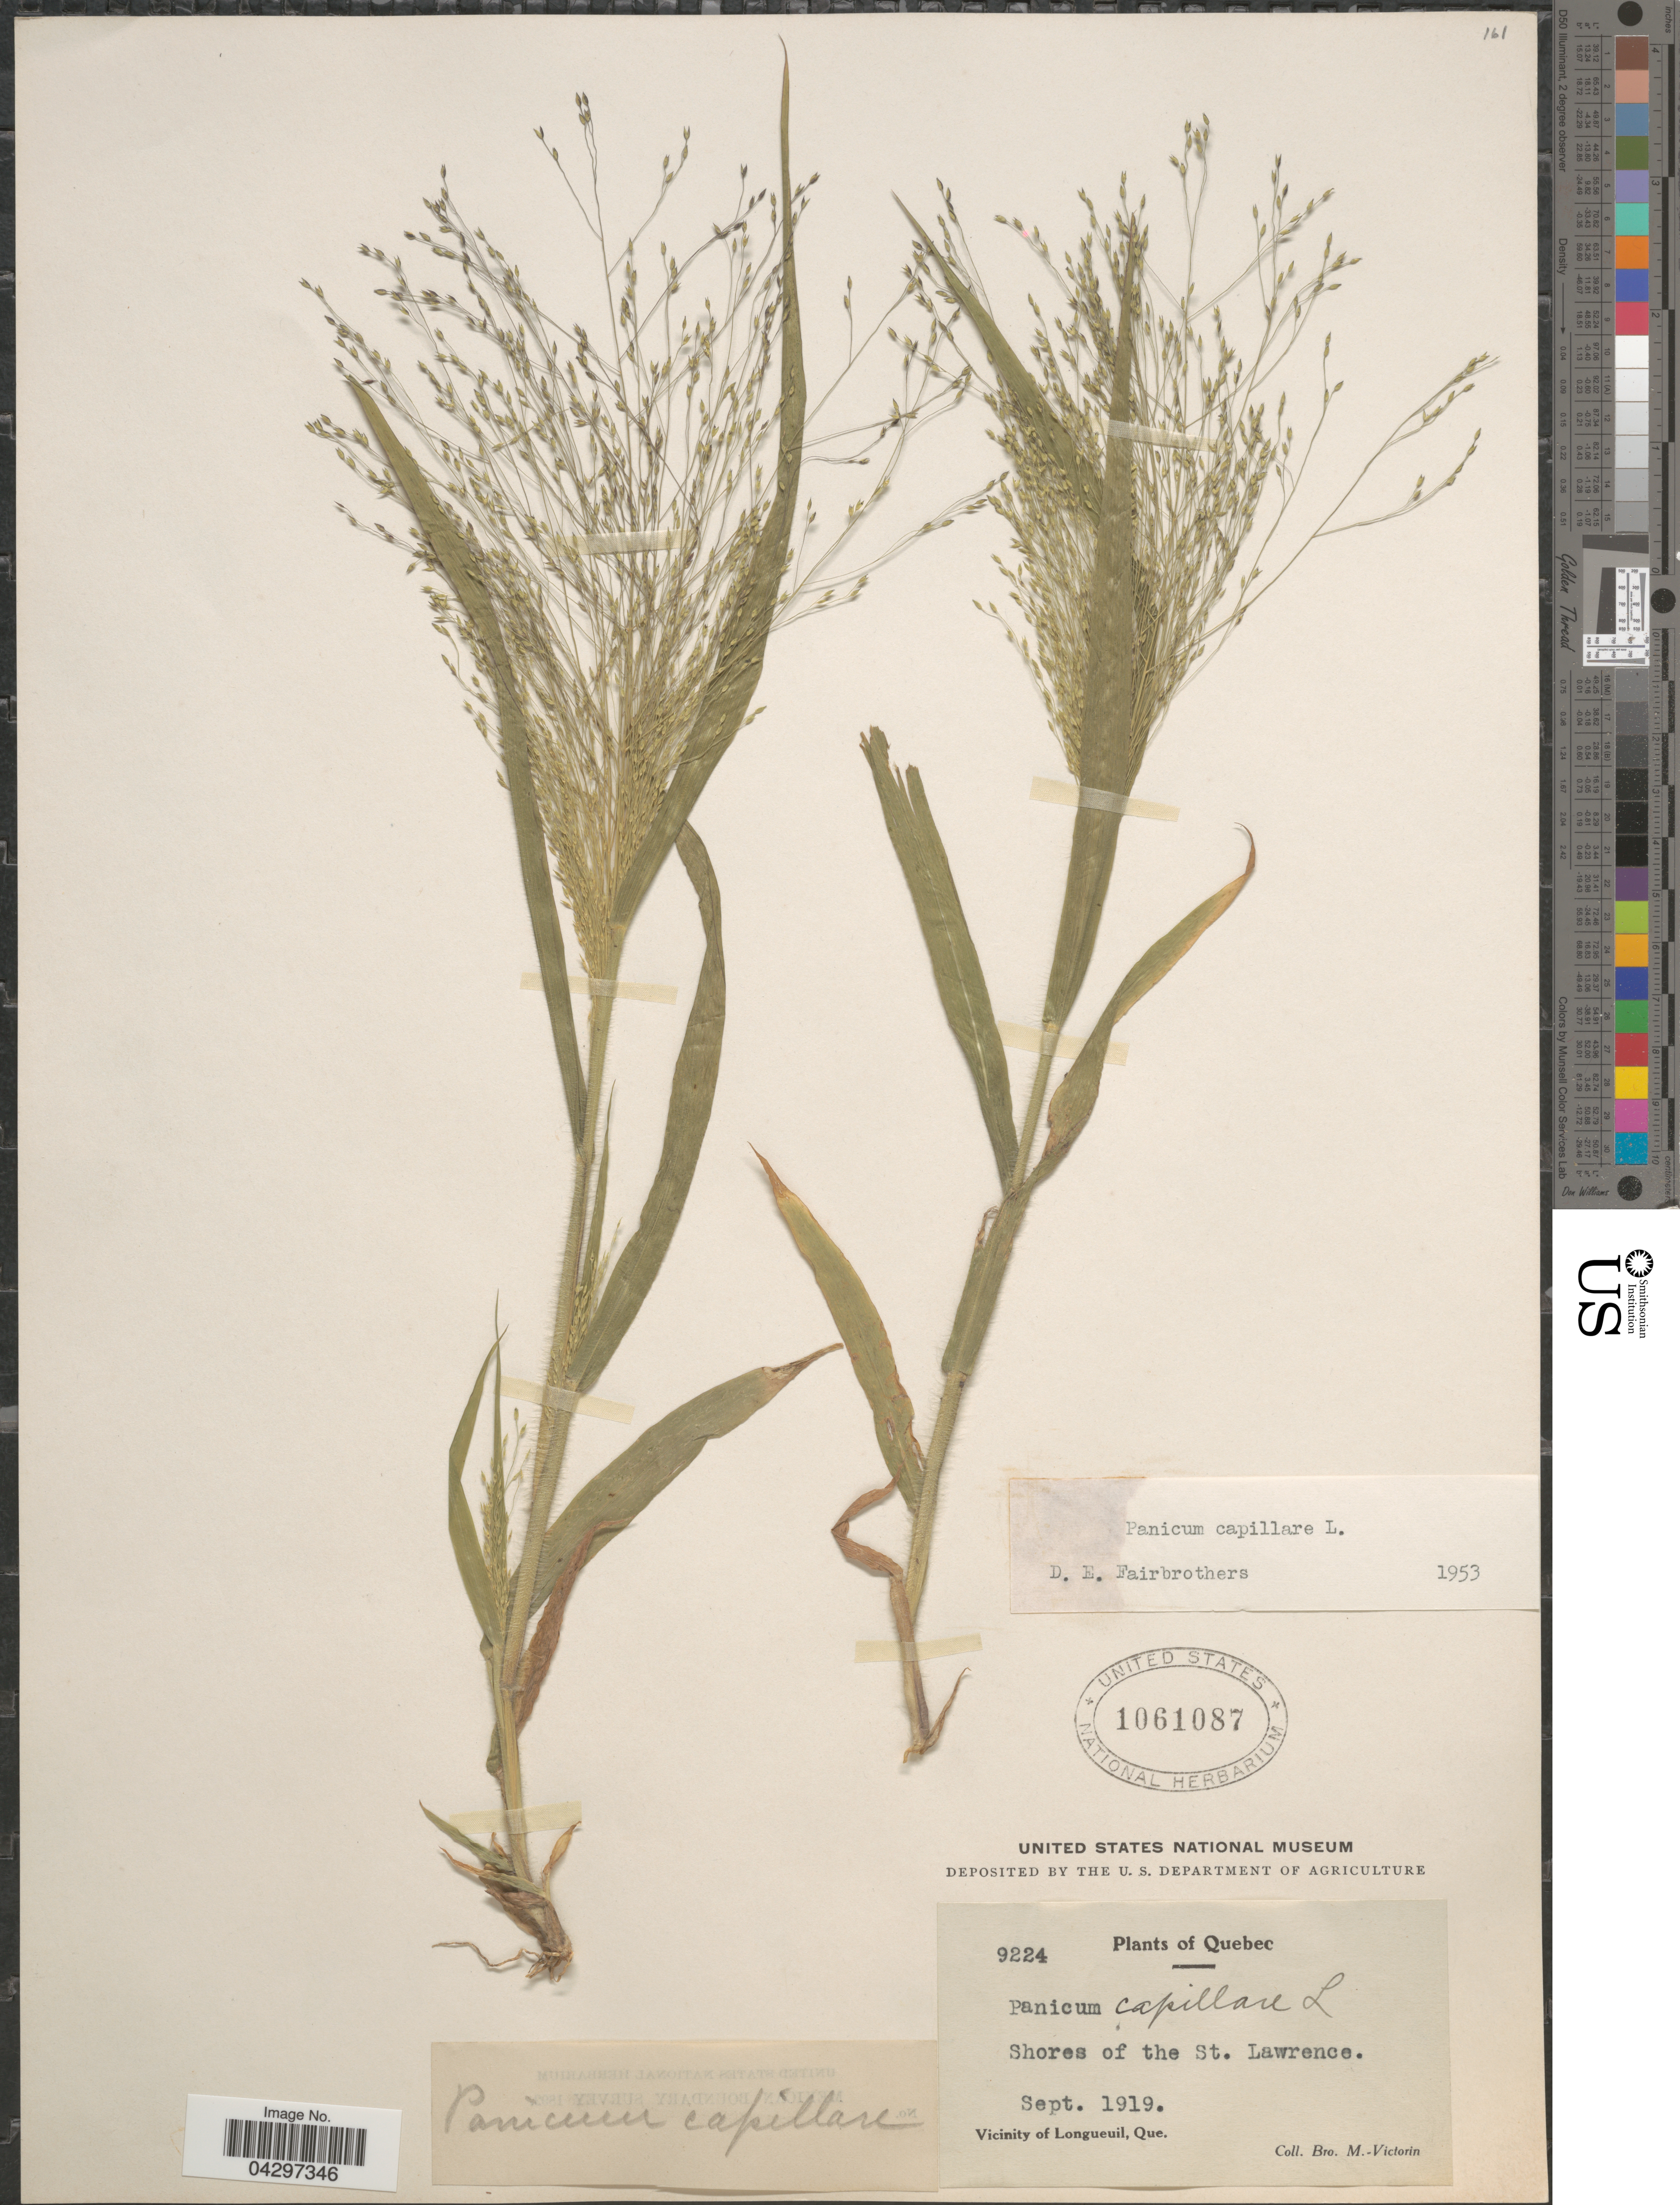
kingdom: Plantae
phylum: Tracheophyta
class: Liliopsida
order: Poales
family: Poaceae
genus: Panicum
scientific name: Panicum capillare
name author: L.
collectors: Fr. Marie-Victorin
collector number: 9224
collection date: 1919-09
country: Canada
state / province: Quebec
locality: Shores of the St. Lawrence. Vicinity of Longueuil.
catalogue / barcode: US 1061087